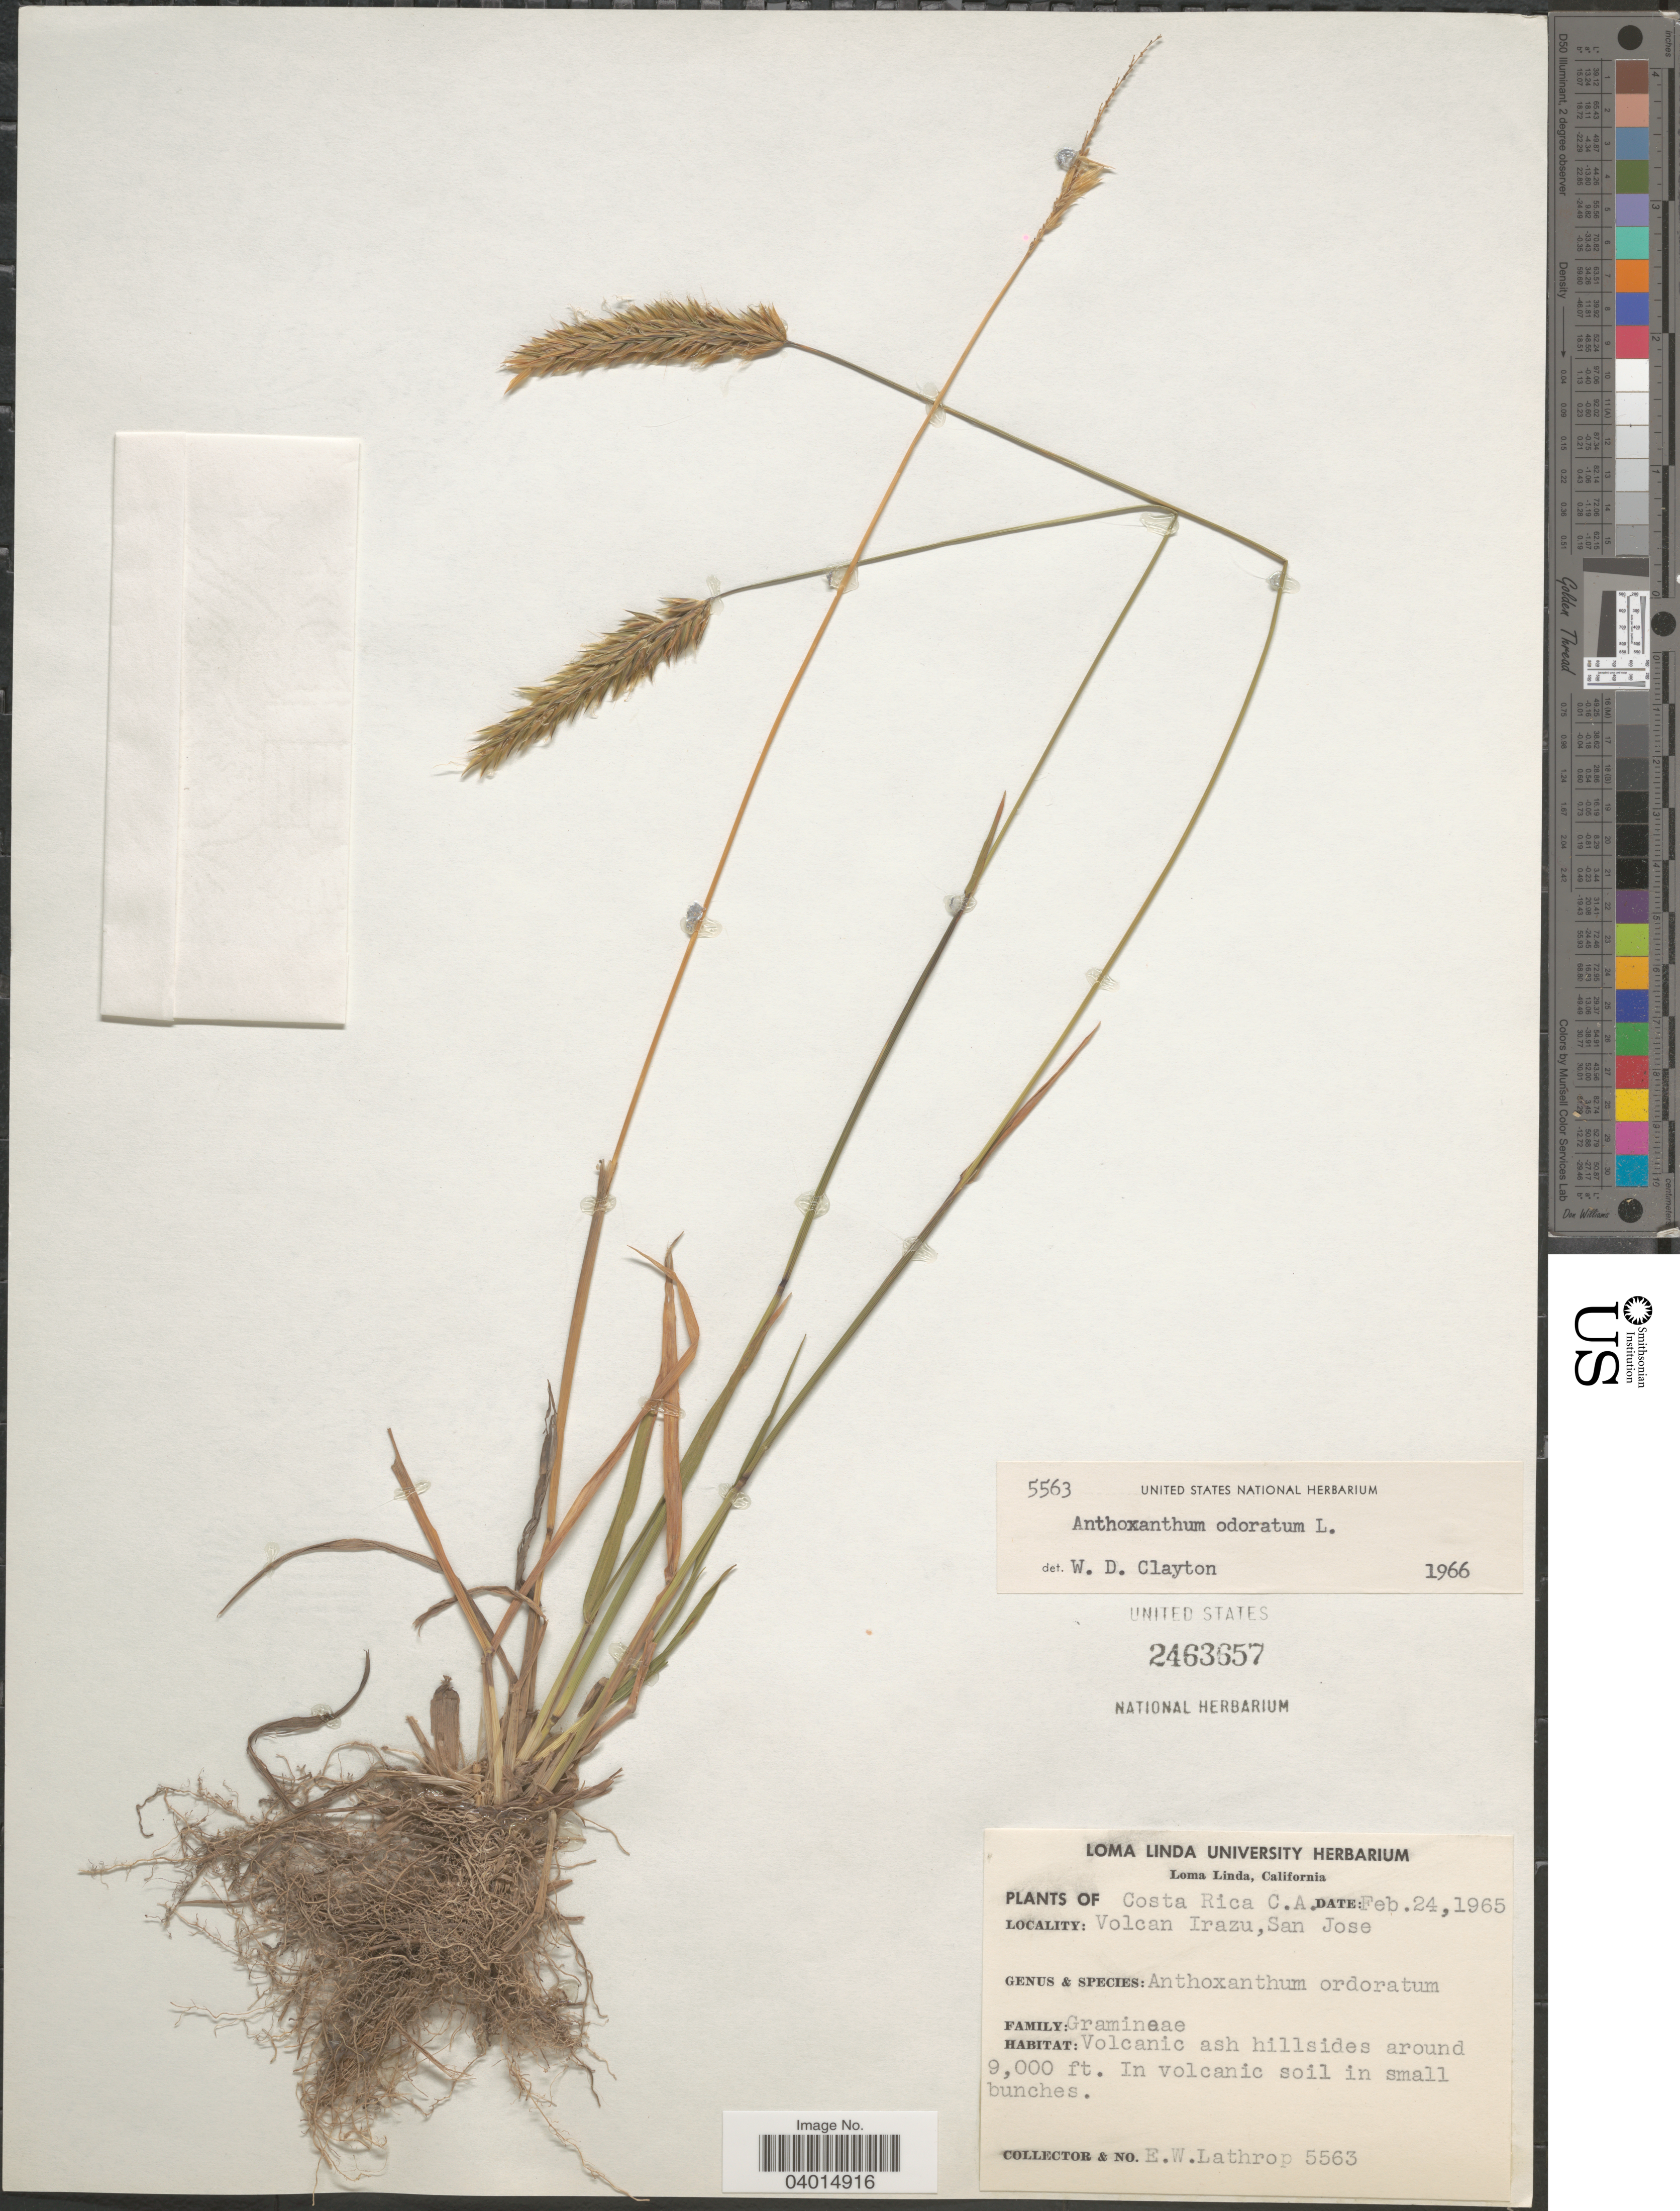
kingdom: Plantae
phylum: Tracheophyta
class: Liliopsida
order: Poales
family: Poaceae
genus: Anthoxanthum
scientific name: Anthoxanthum odoratum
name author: L.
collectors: E. W. Lathrop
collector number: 5563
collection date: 1965-02-24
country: Costa Rica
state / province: San José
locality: Volcan Irazu.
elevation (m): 2743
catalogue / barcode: US 2463657